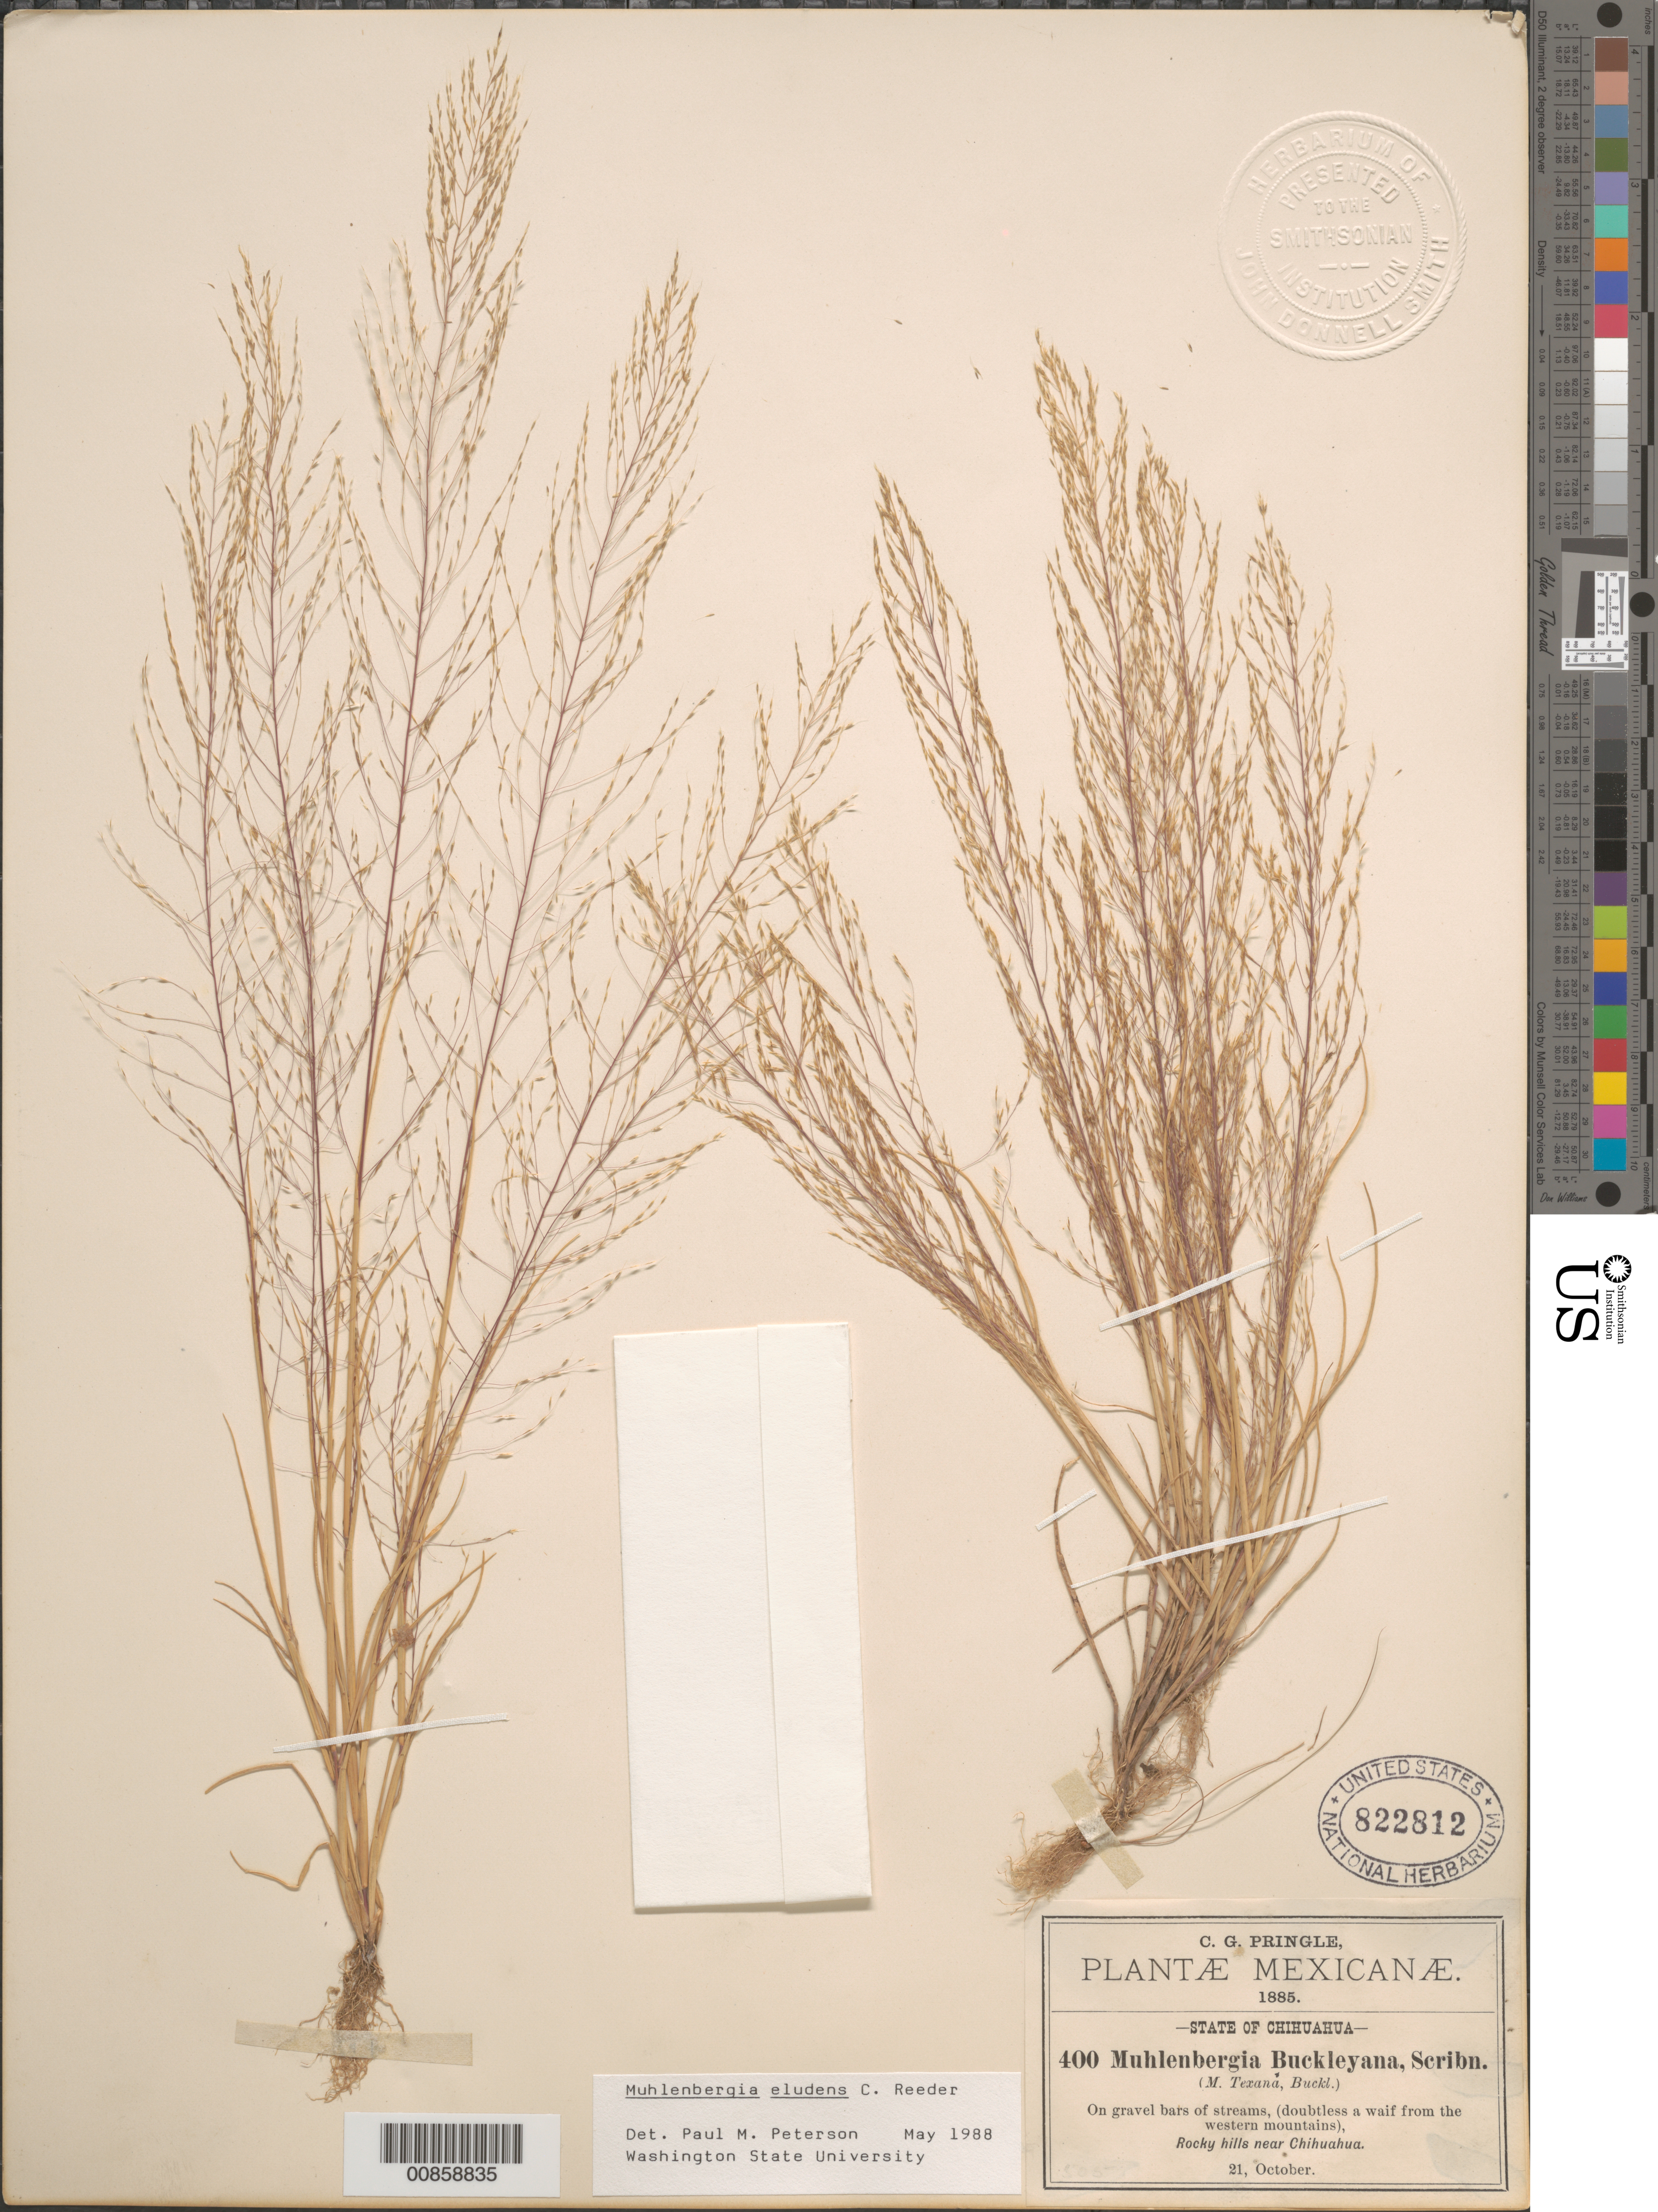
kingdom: Plantae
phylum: Tracheophyta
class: Liliopsida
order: Poales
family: Poaceae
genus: Muhlenbergia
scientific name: Muhlenbergia eludens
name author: C. Reeder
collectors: C. G. Pringle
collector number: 400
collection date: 1885-10-21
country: Mexico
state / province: Chihuahua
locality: On gravel bars of streams, (doubtless a waif from the western mountains), Rocky hills near Chihuahua.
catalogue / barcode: US 822812